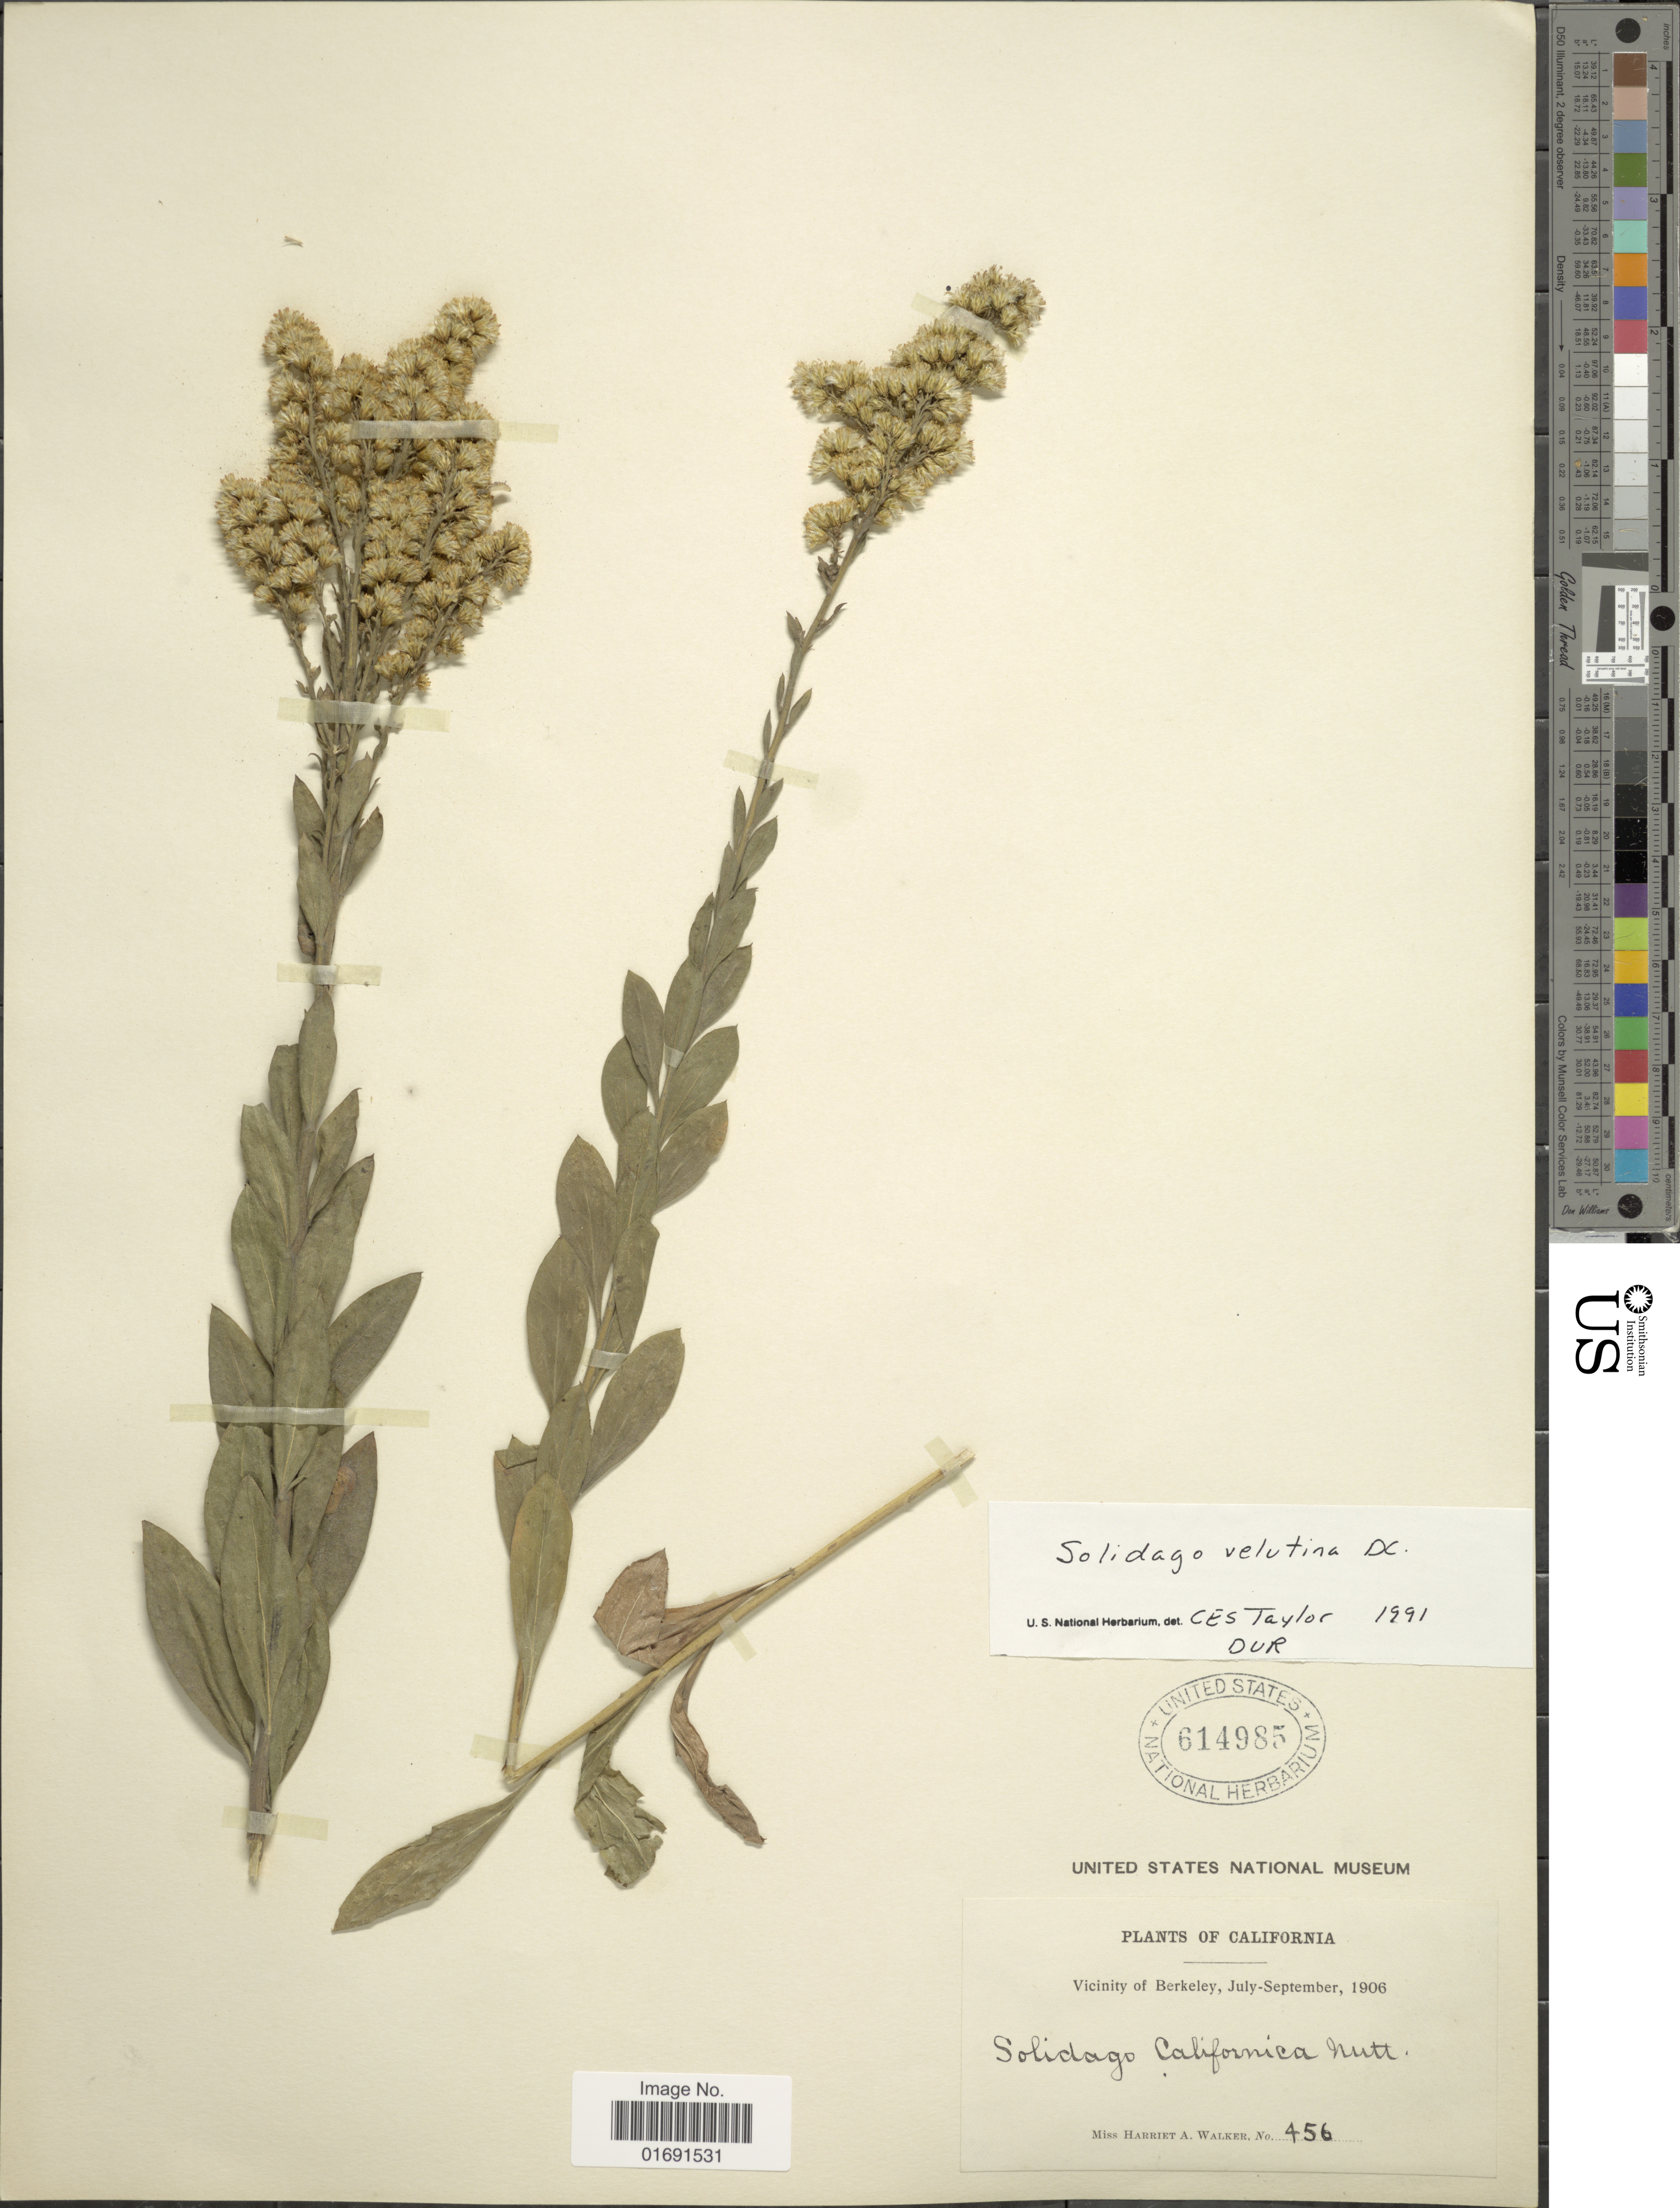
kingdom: Plantae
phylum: Tracheophyta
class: Magnoliopsida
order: Asterales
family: Asteraceae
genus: Solidago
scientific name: Solidago velutina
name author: DC.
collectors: H. Walker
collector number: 456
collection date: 1906-07/1906-09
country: United States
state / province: California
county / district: Alameda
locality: Vicinity of Berkeley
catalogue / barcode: US 614985